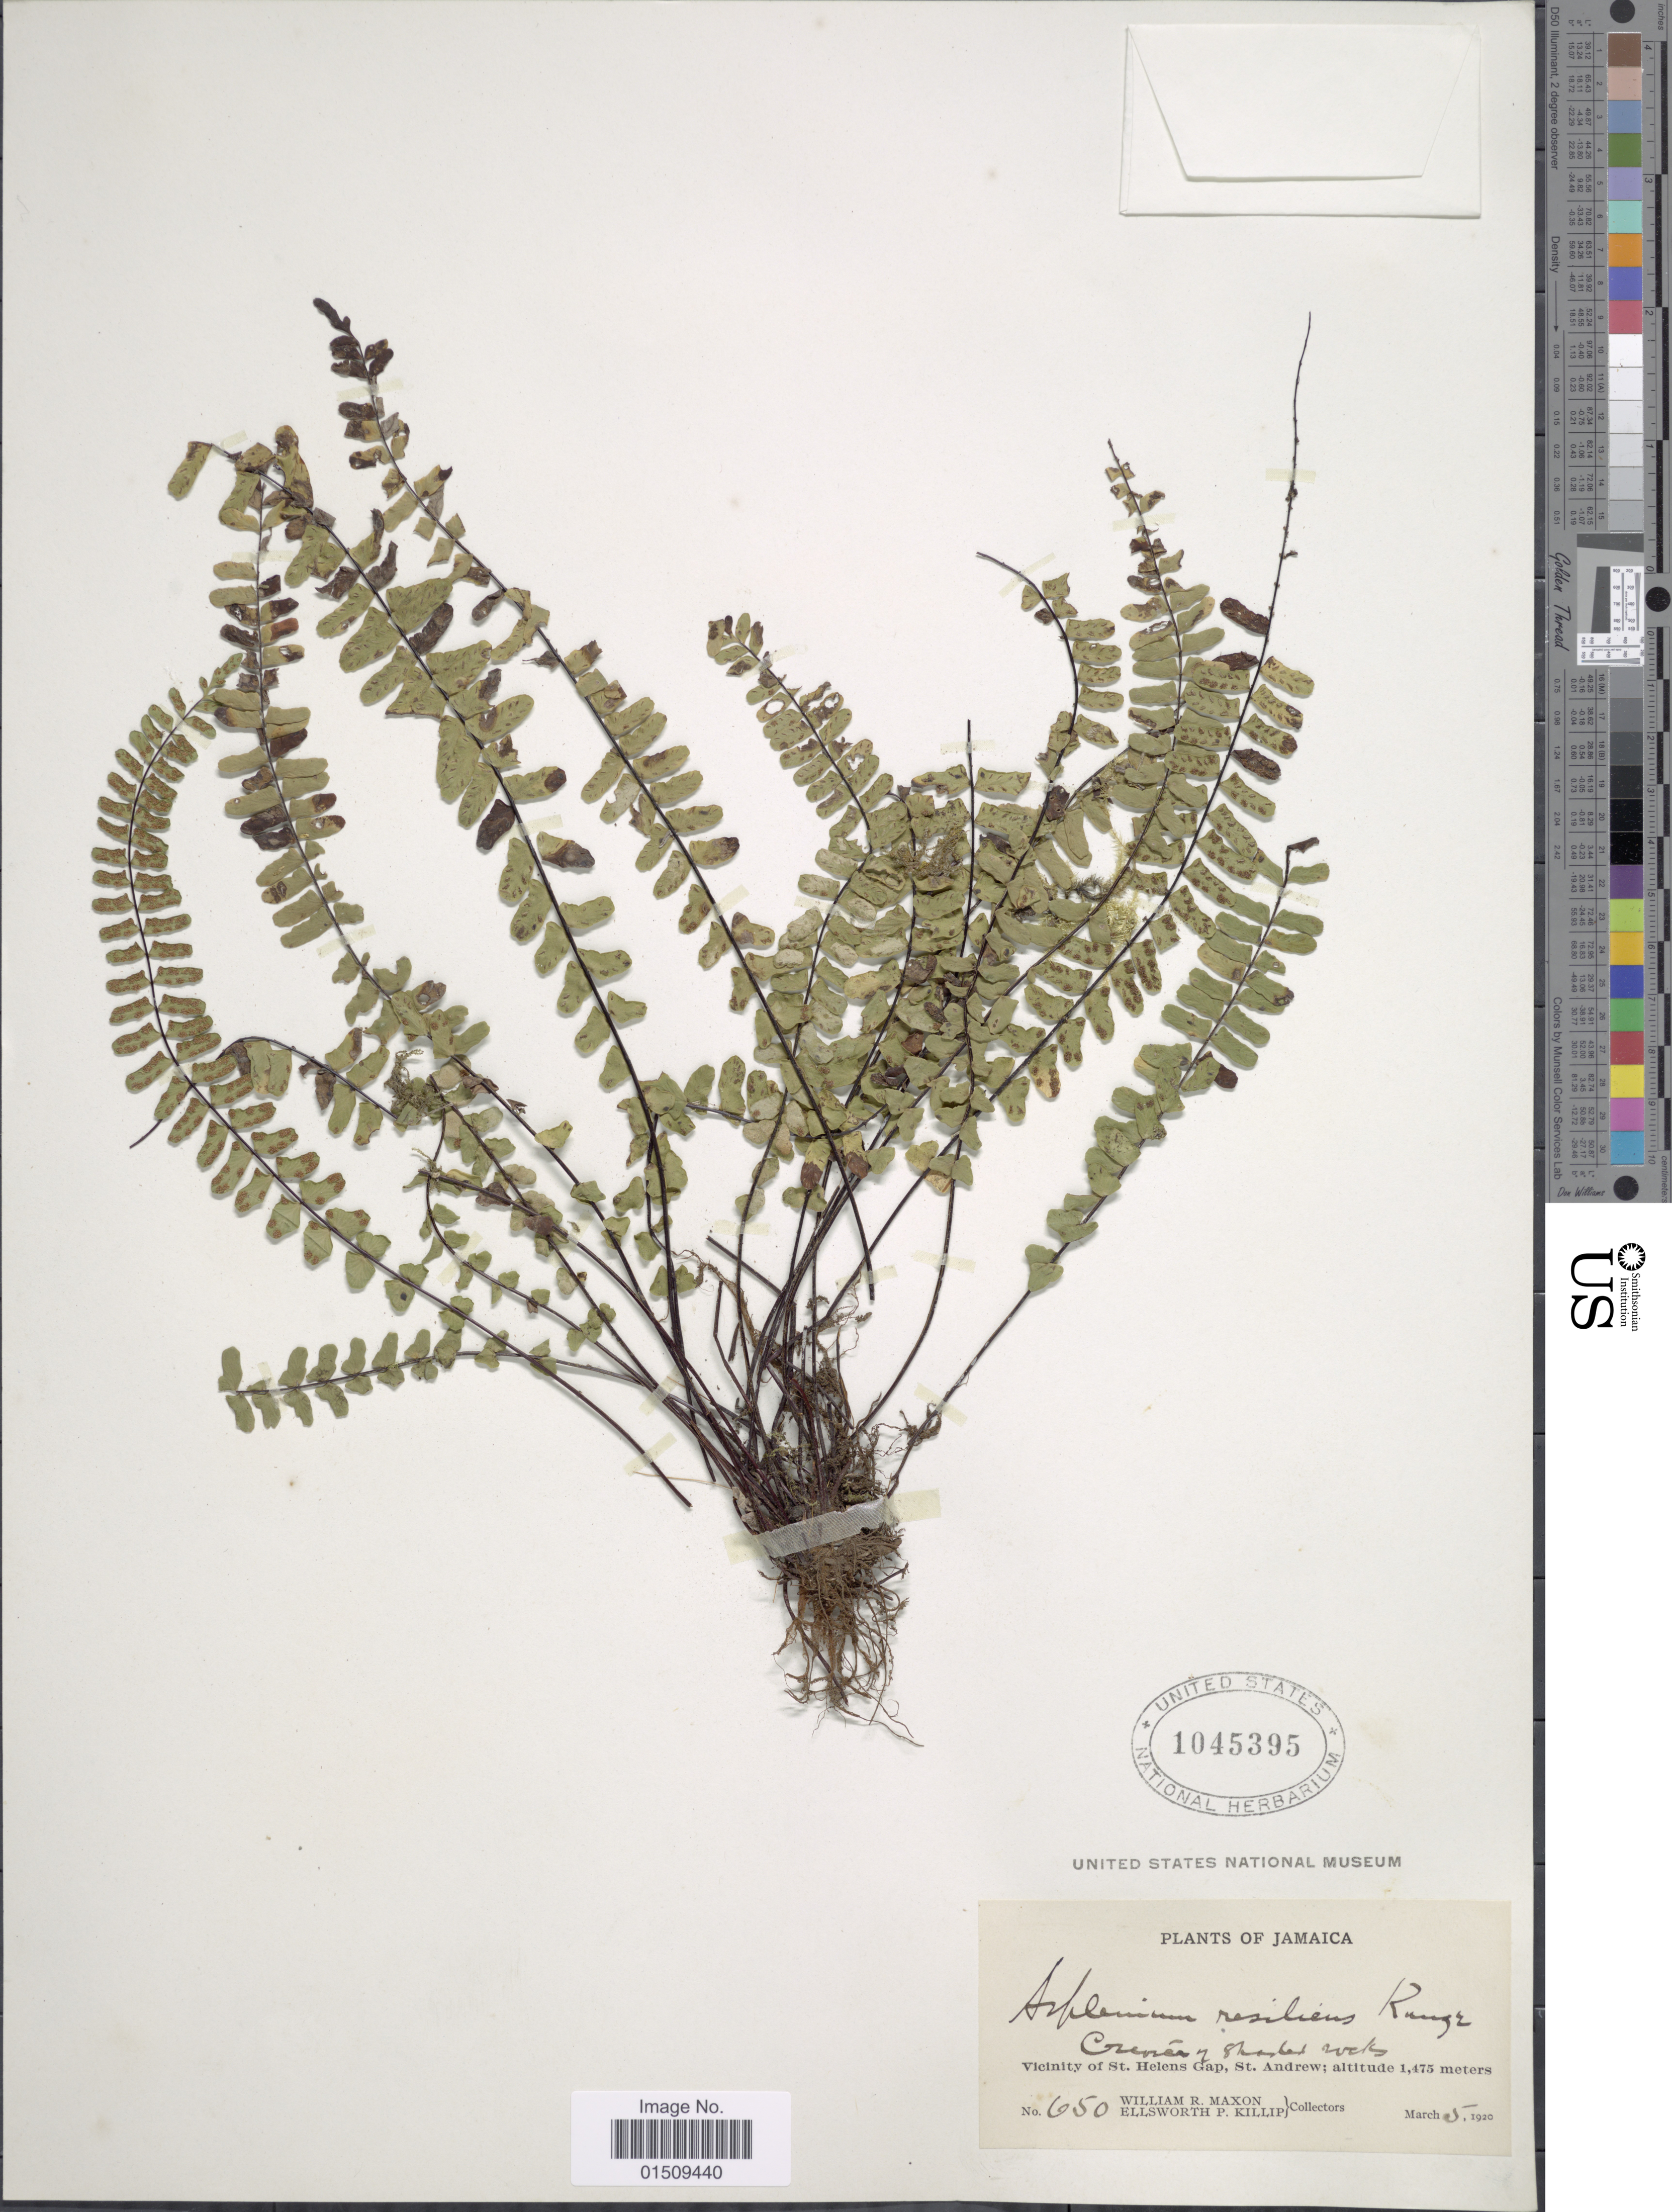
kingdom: Plantae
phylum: Tracheophyta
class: Polypodiopsida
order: Polypodiales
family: Aspleniaceae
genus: Asplenium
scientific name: Asplenium resiliens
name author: Kunze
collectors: W. R. Maxon & E. P. Killip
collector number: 650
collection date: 1920-03-05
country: Jamaica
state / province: Saint Andrew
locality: Vicinity of St. Helens Gao, St. Andrew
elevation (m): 1475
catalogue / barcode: US 1045395